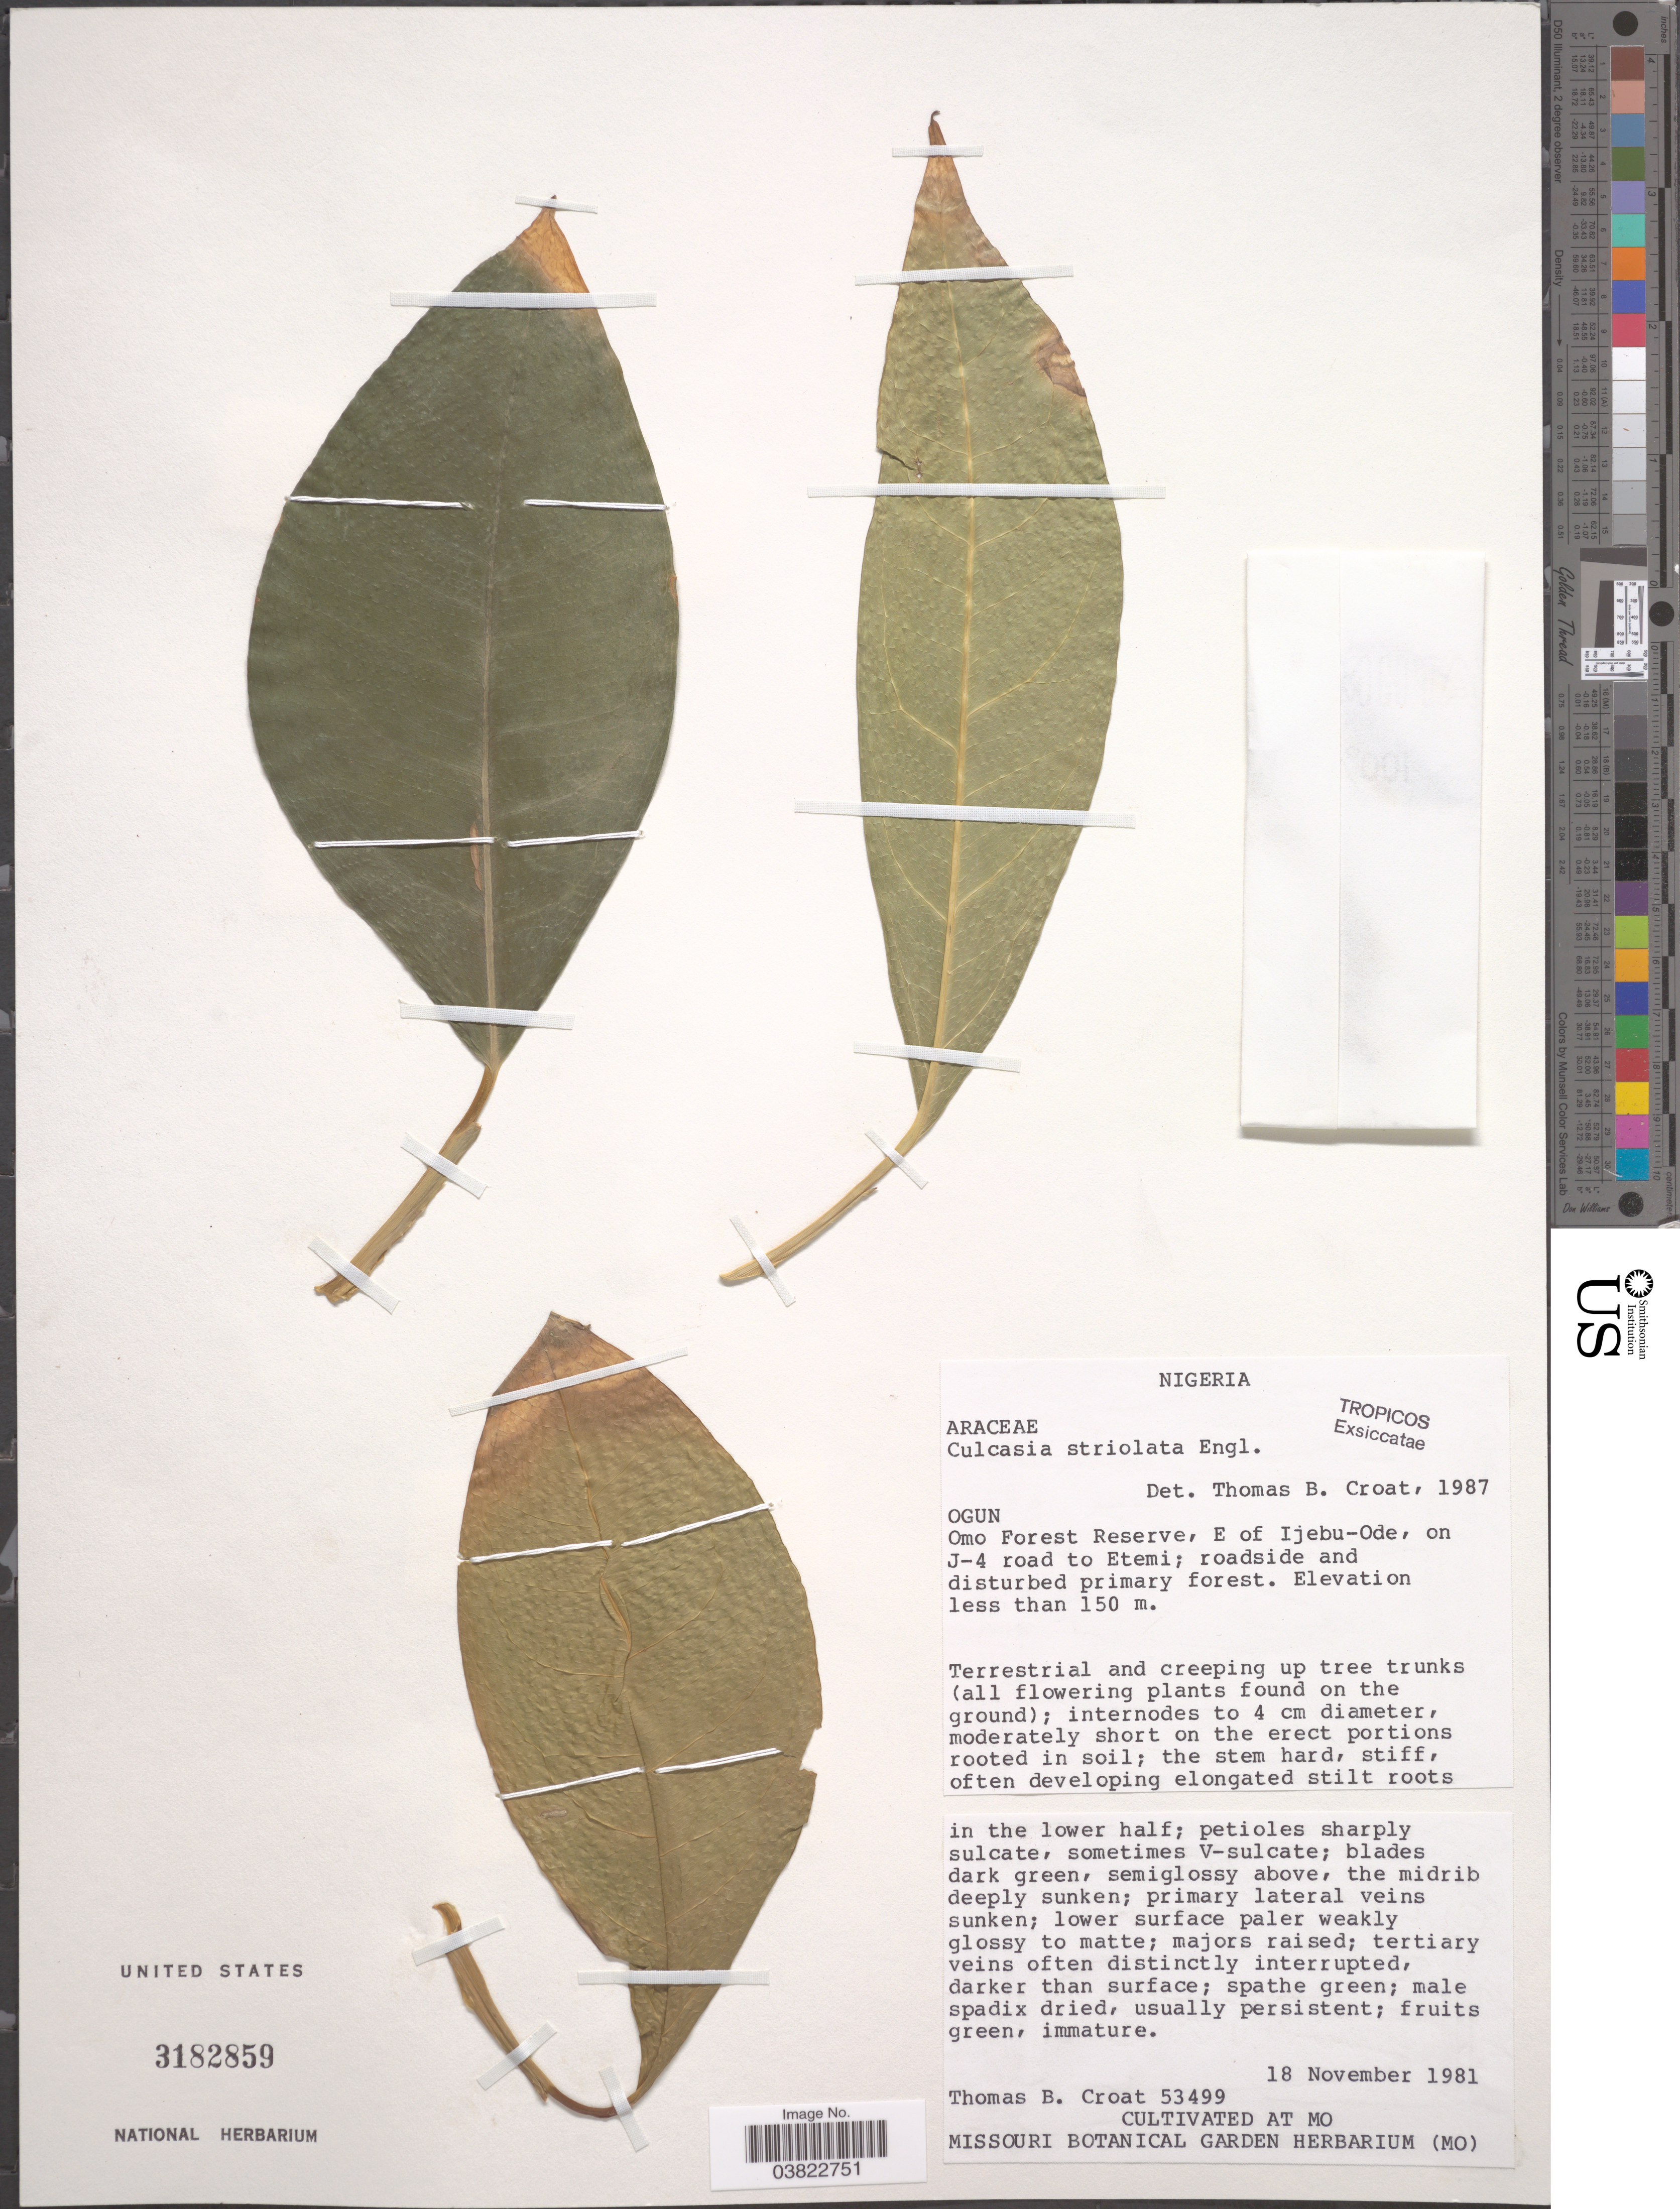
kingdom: Plantae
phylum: Tracheophyta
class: Liliopsida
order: Alismatales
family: Araceae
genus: Culcasia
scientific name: Culcasia striolata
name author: Engl.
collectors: T. B. Croat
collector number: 53499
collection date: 1981-11-18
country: Nigeria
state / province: Ogun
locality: Omo Forest Reserve, E of Ijebu-Ode, on J-4 road to Etemi; roadside and disturbed primary forest.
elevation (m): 150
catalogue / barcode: US 3182859